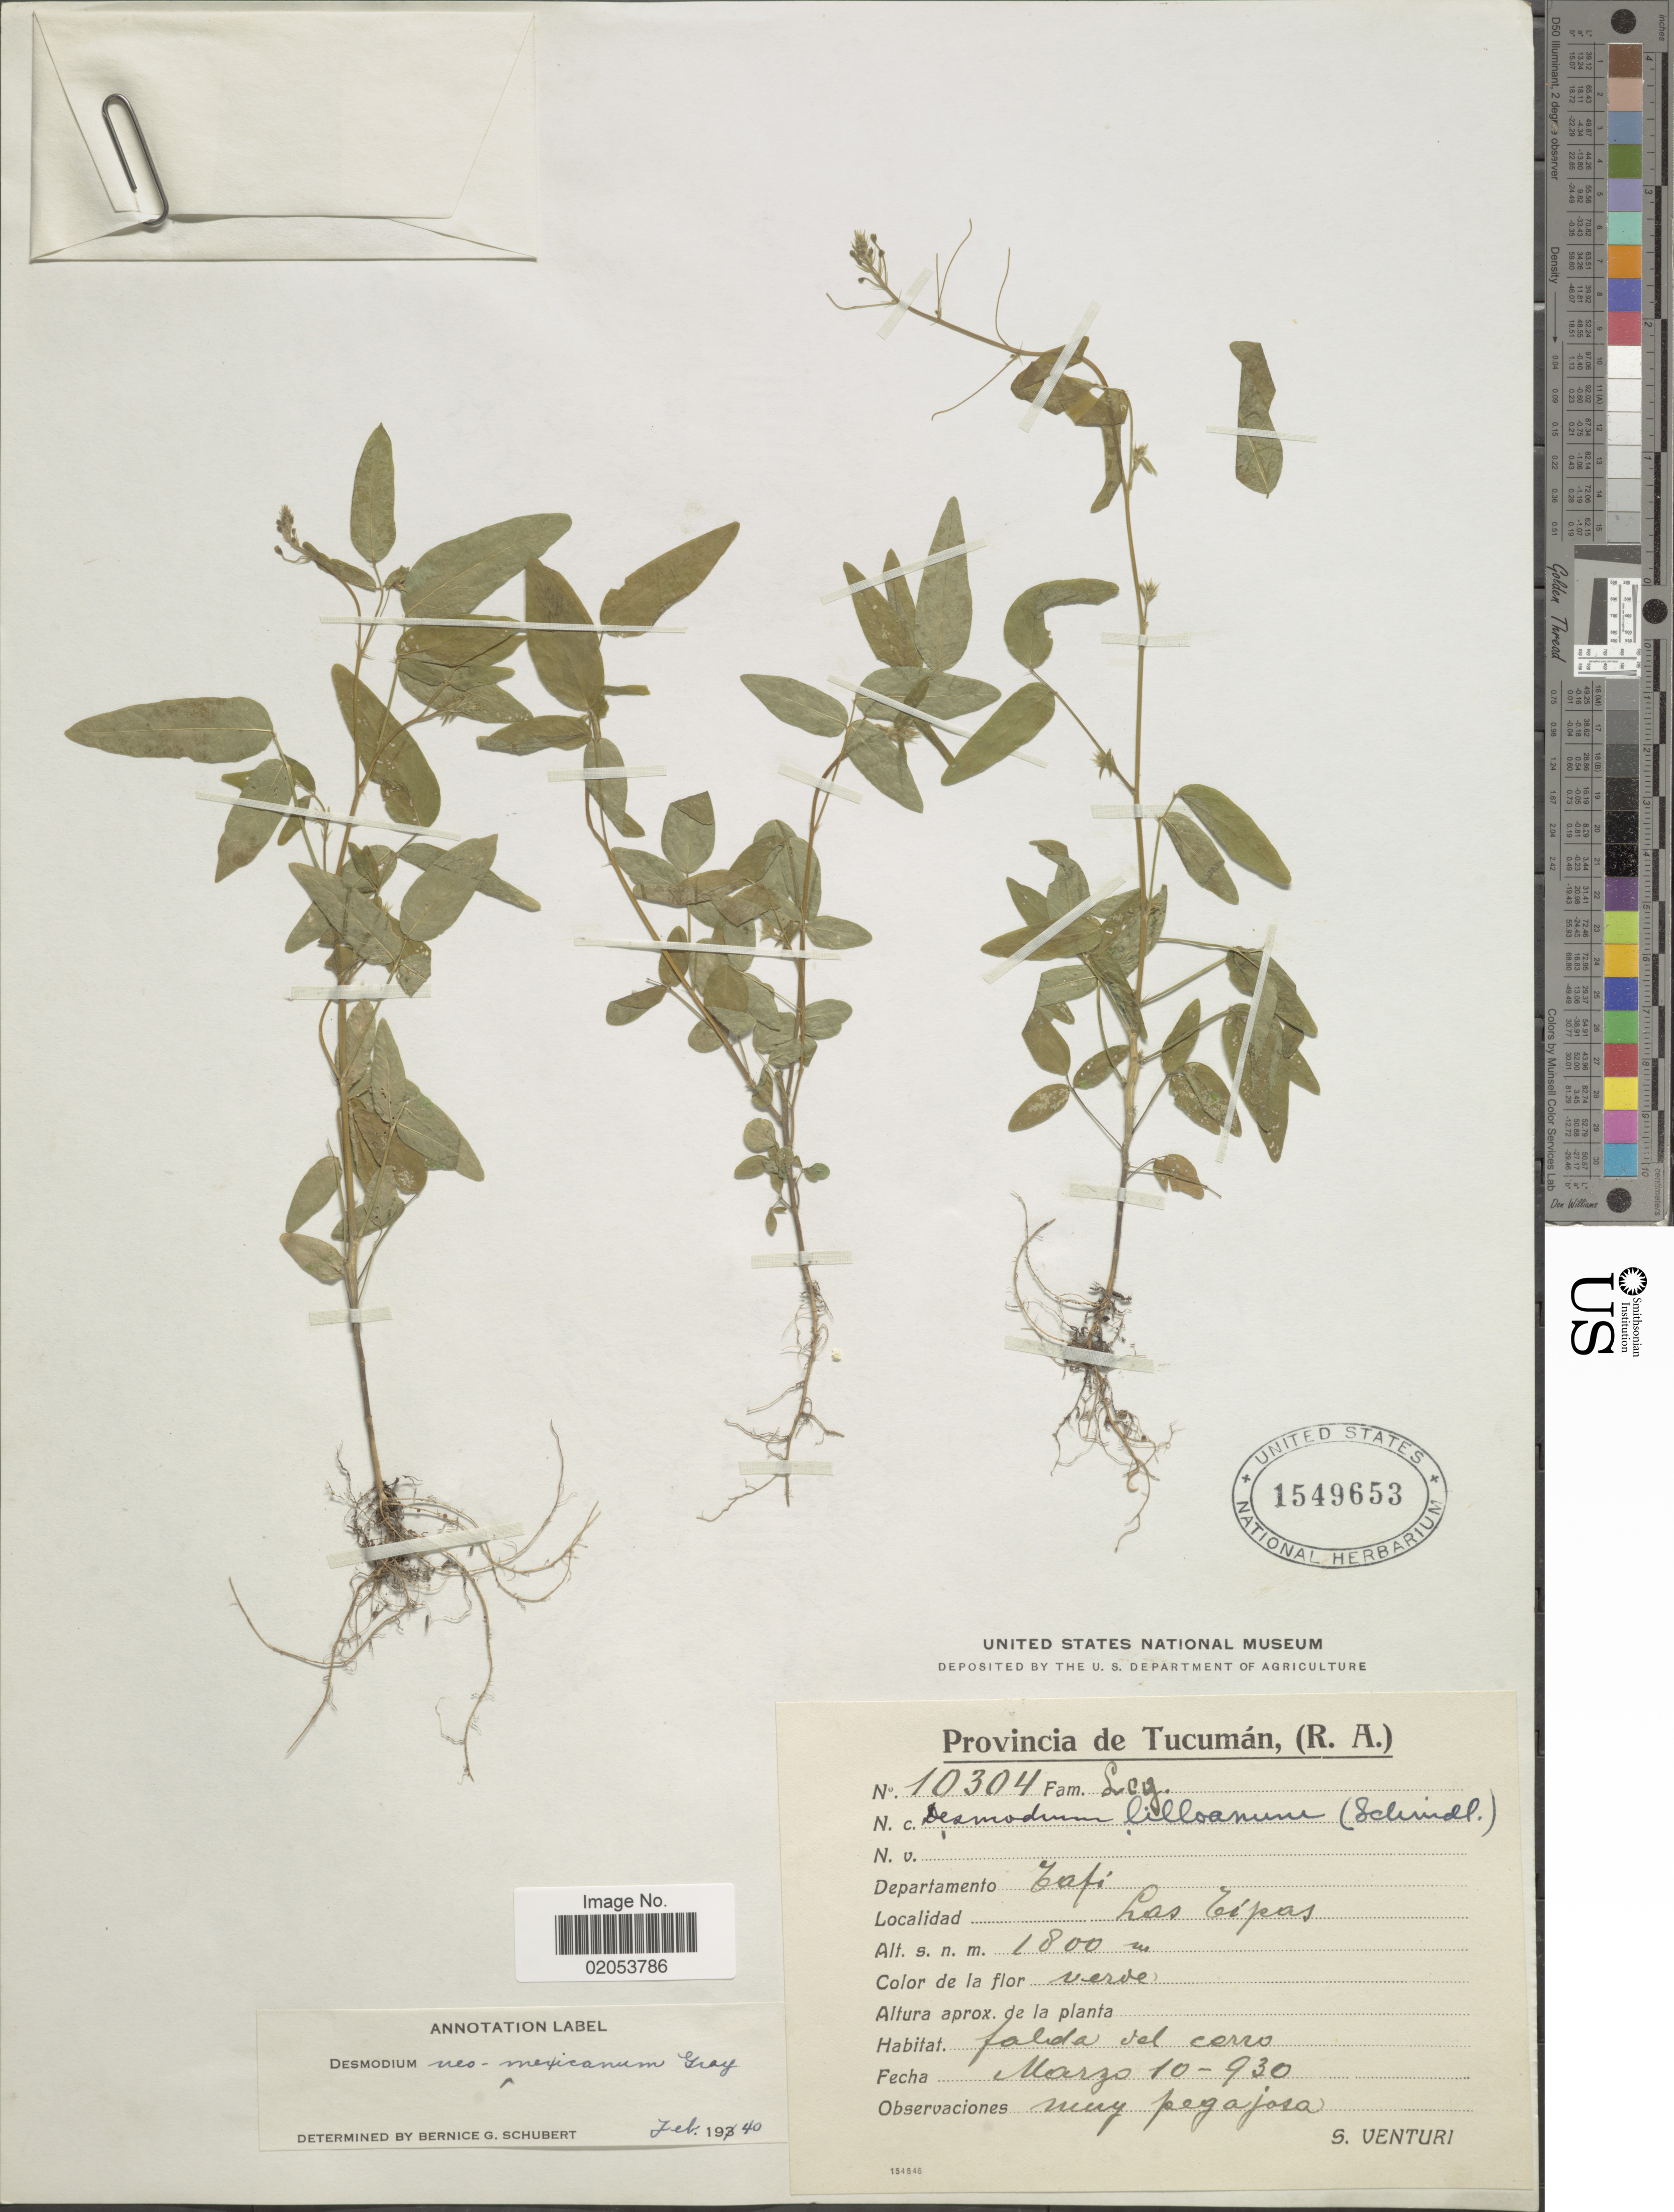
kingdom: Plantae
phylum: Tracheophyta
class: Magnoliopsida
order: Fabales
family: Fabaceae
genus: Desmodium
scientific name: Desmodium neomexicanum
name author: A. Gray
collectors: S. Venturi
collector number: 10304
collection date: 1930-03-10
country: Argentina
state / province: Tucuman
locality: Provincia de Tucuman, (R. A.). Departamanto: Tafi. Las Tipas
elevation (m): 1800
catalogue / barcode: US 1549653